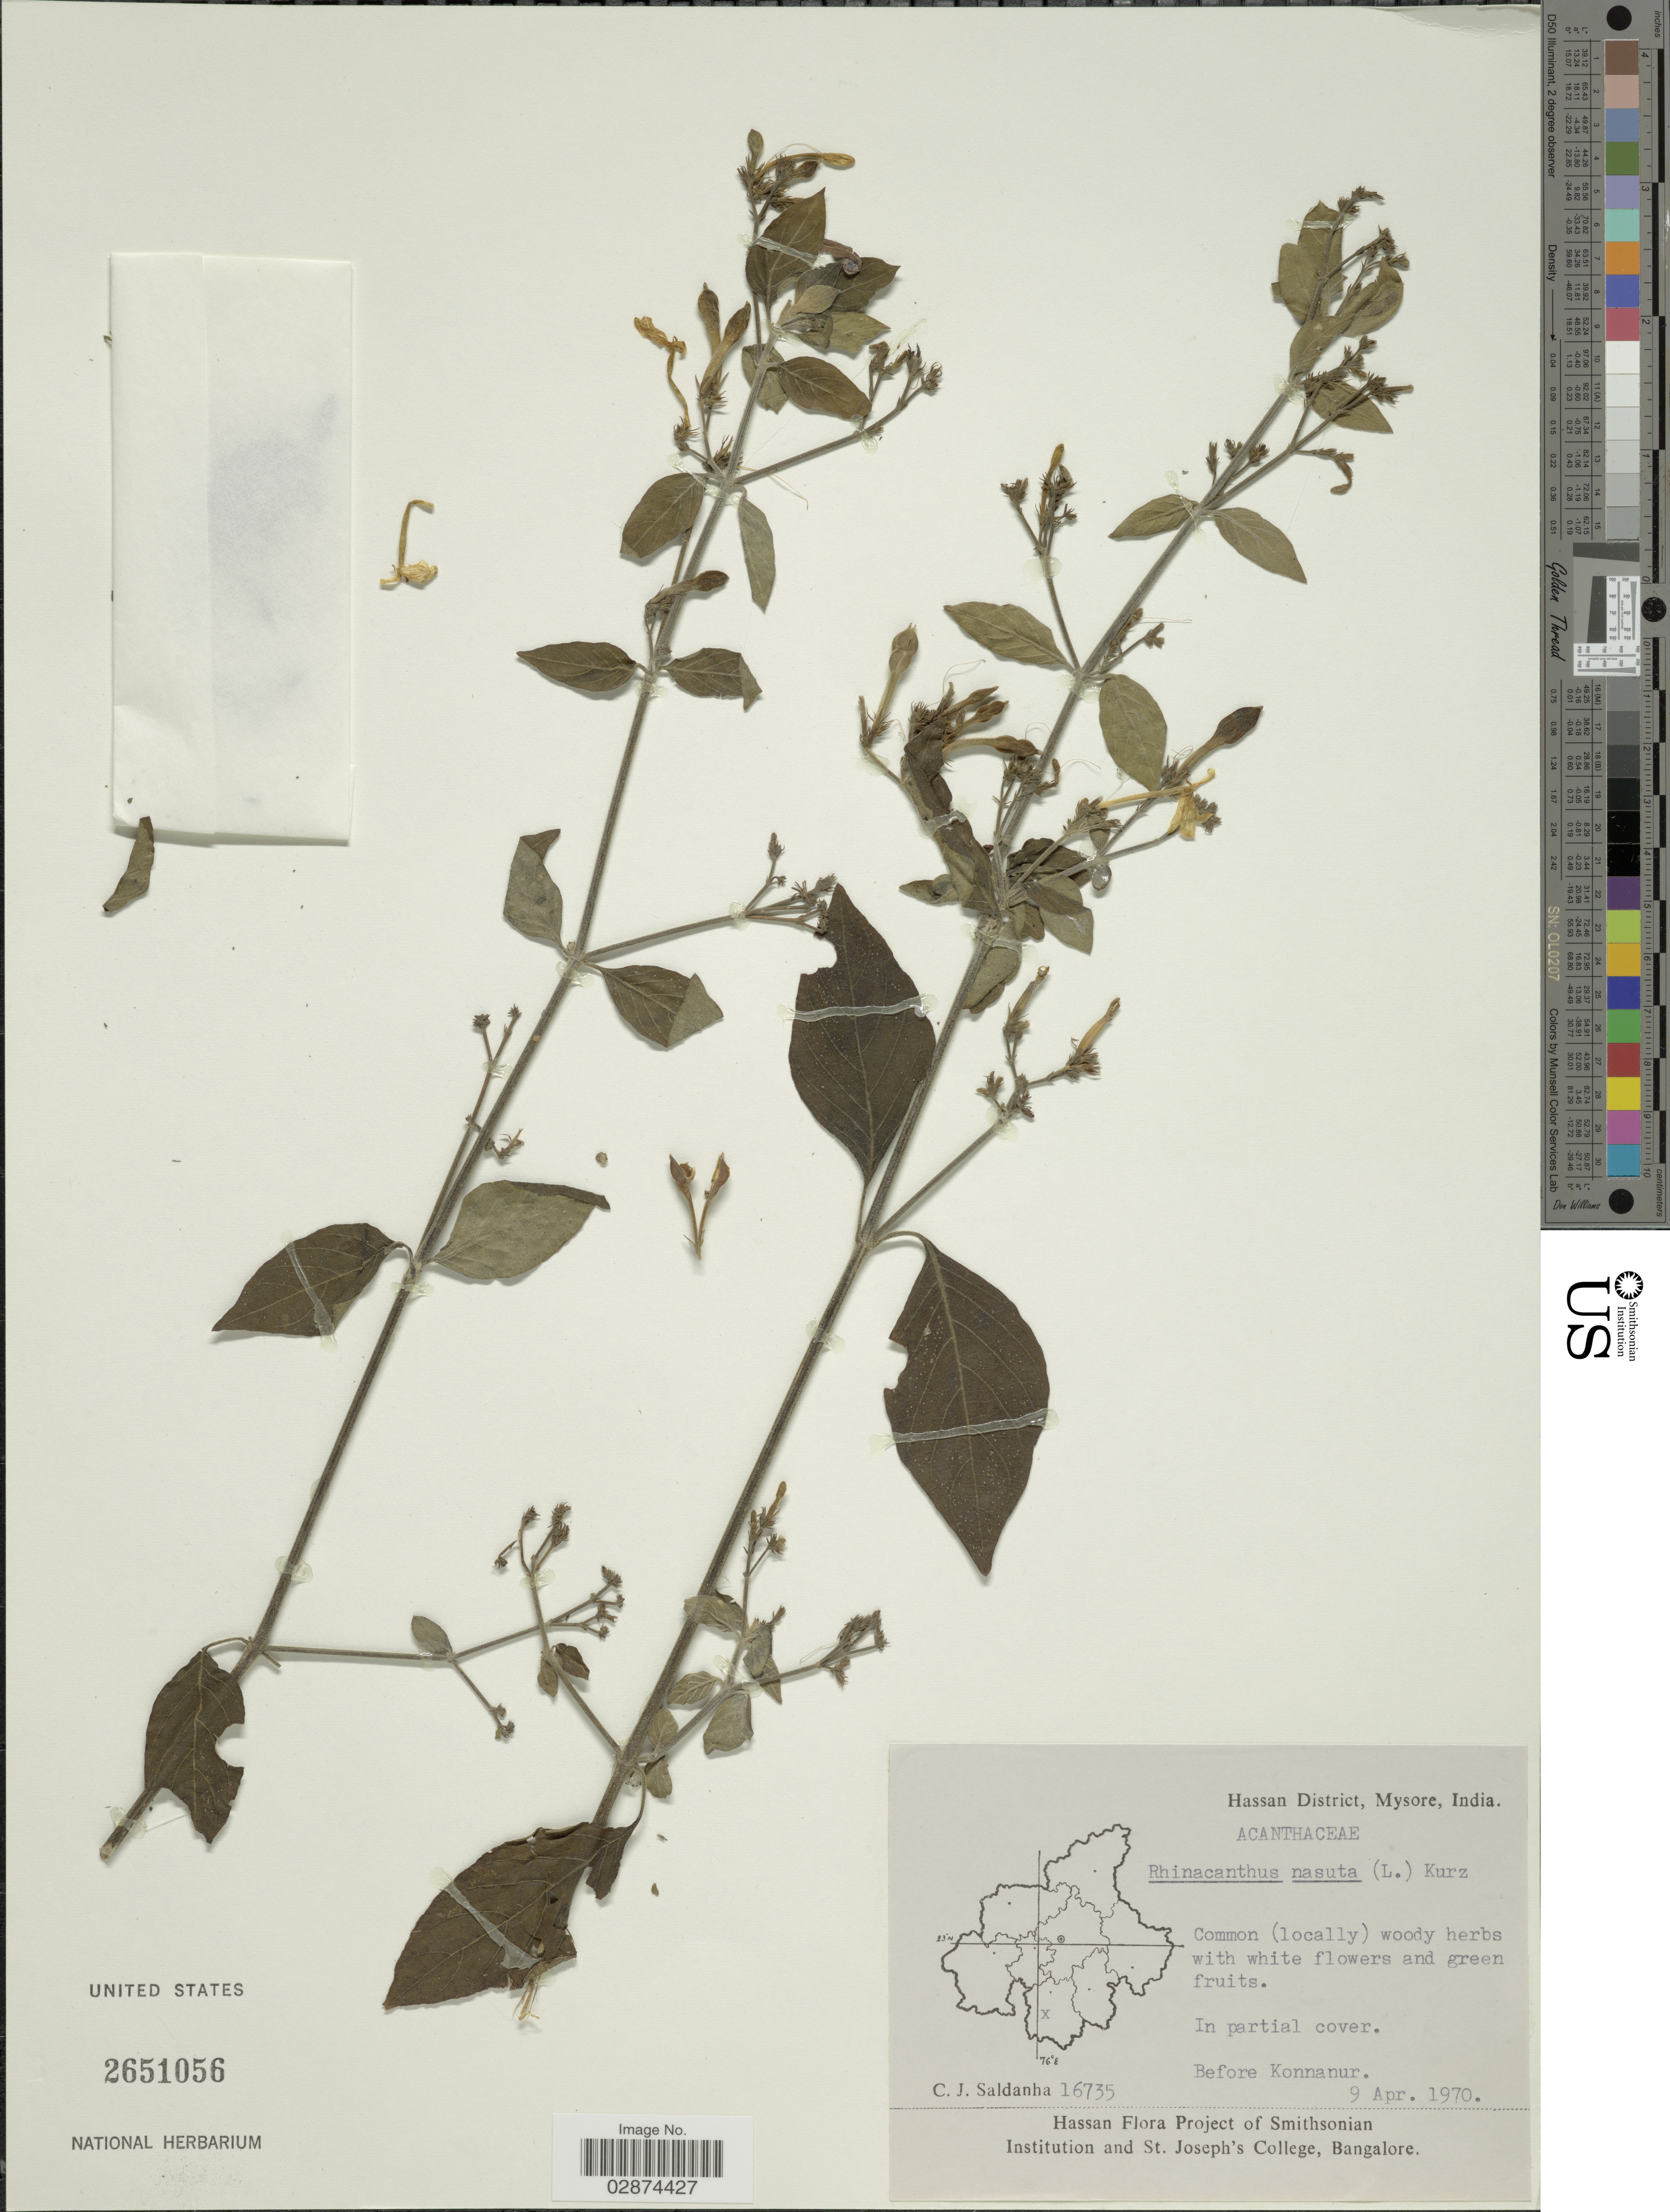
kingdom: Plantae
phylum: Tracheophyta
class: Magnoliopsida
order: Lamiales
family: Acanthaceae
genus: Rhinacanthus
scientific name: Rhinacanthus nasutus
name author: (L.) Kurz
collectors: C. J. Saldanha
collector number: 16735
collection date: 1970-04-09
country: India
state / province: Karnataka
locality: Hassan District, Mysore. Before Konnanur.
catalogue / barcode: US 2651056